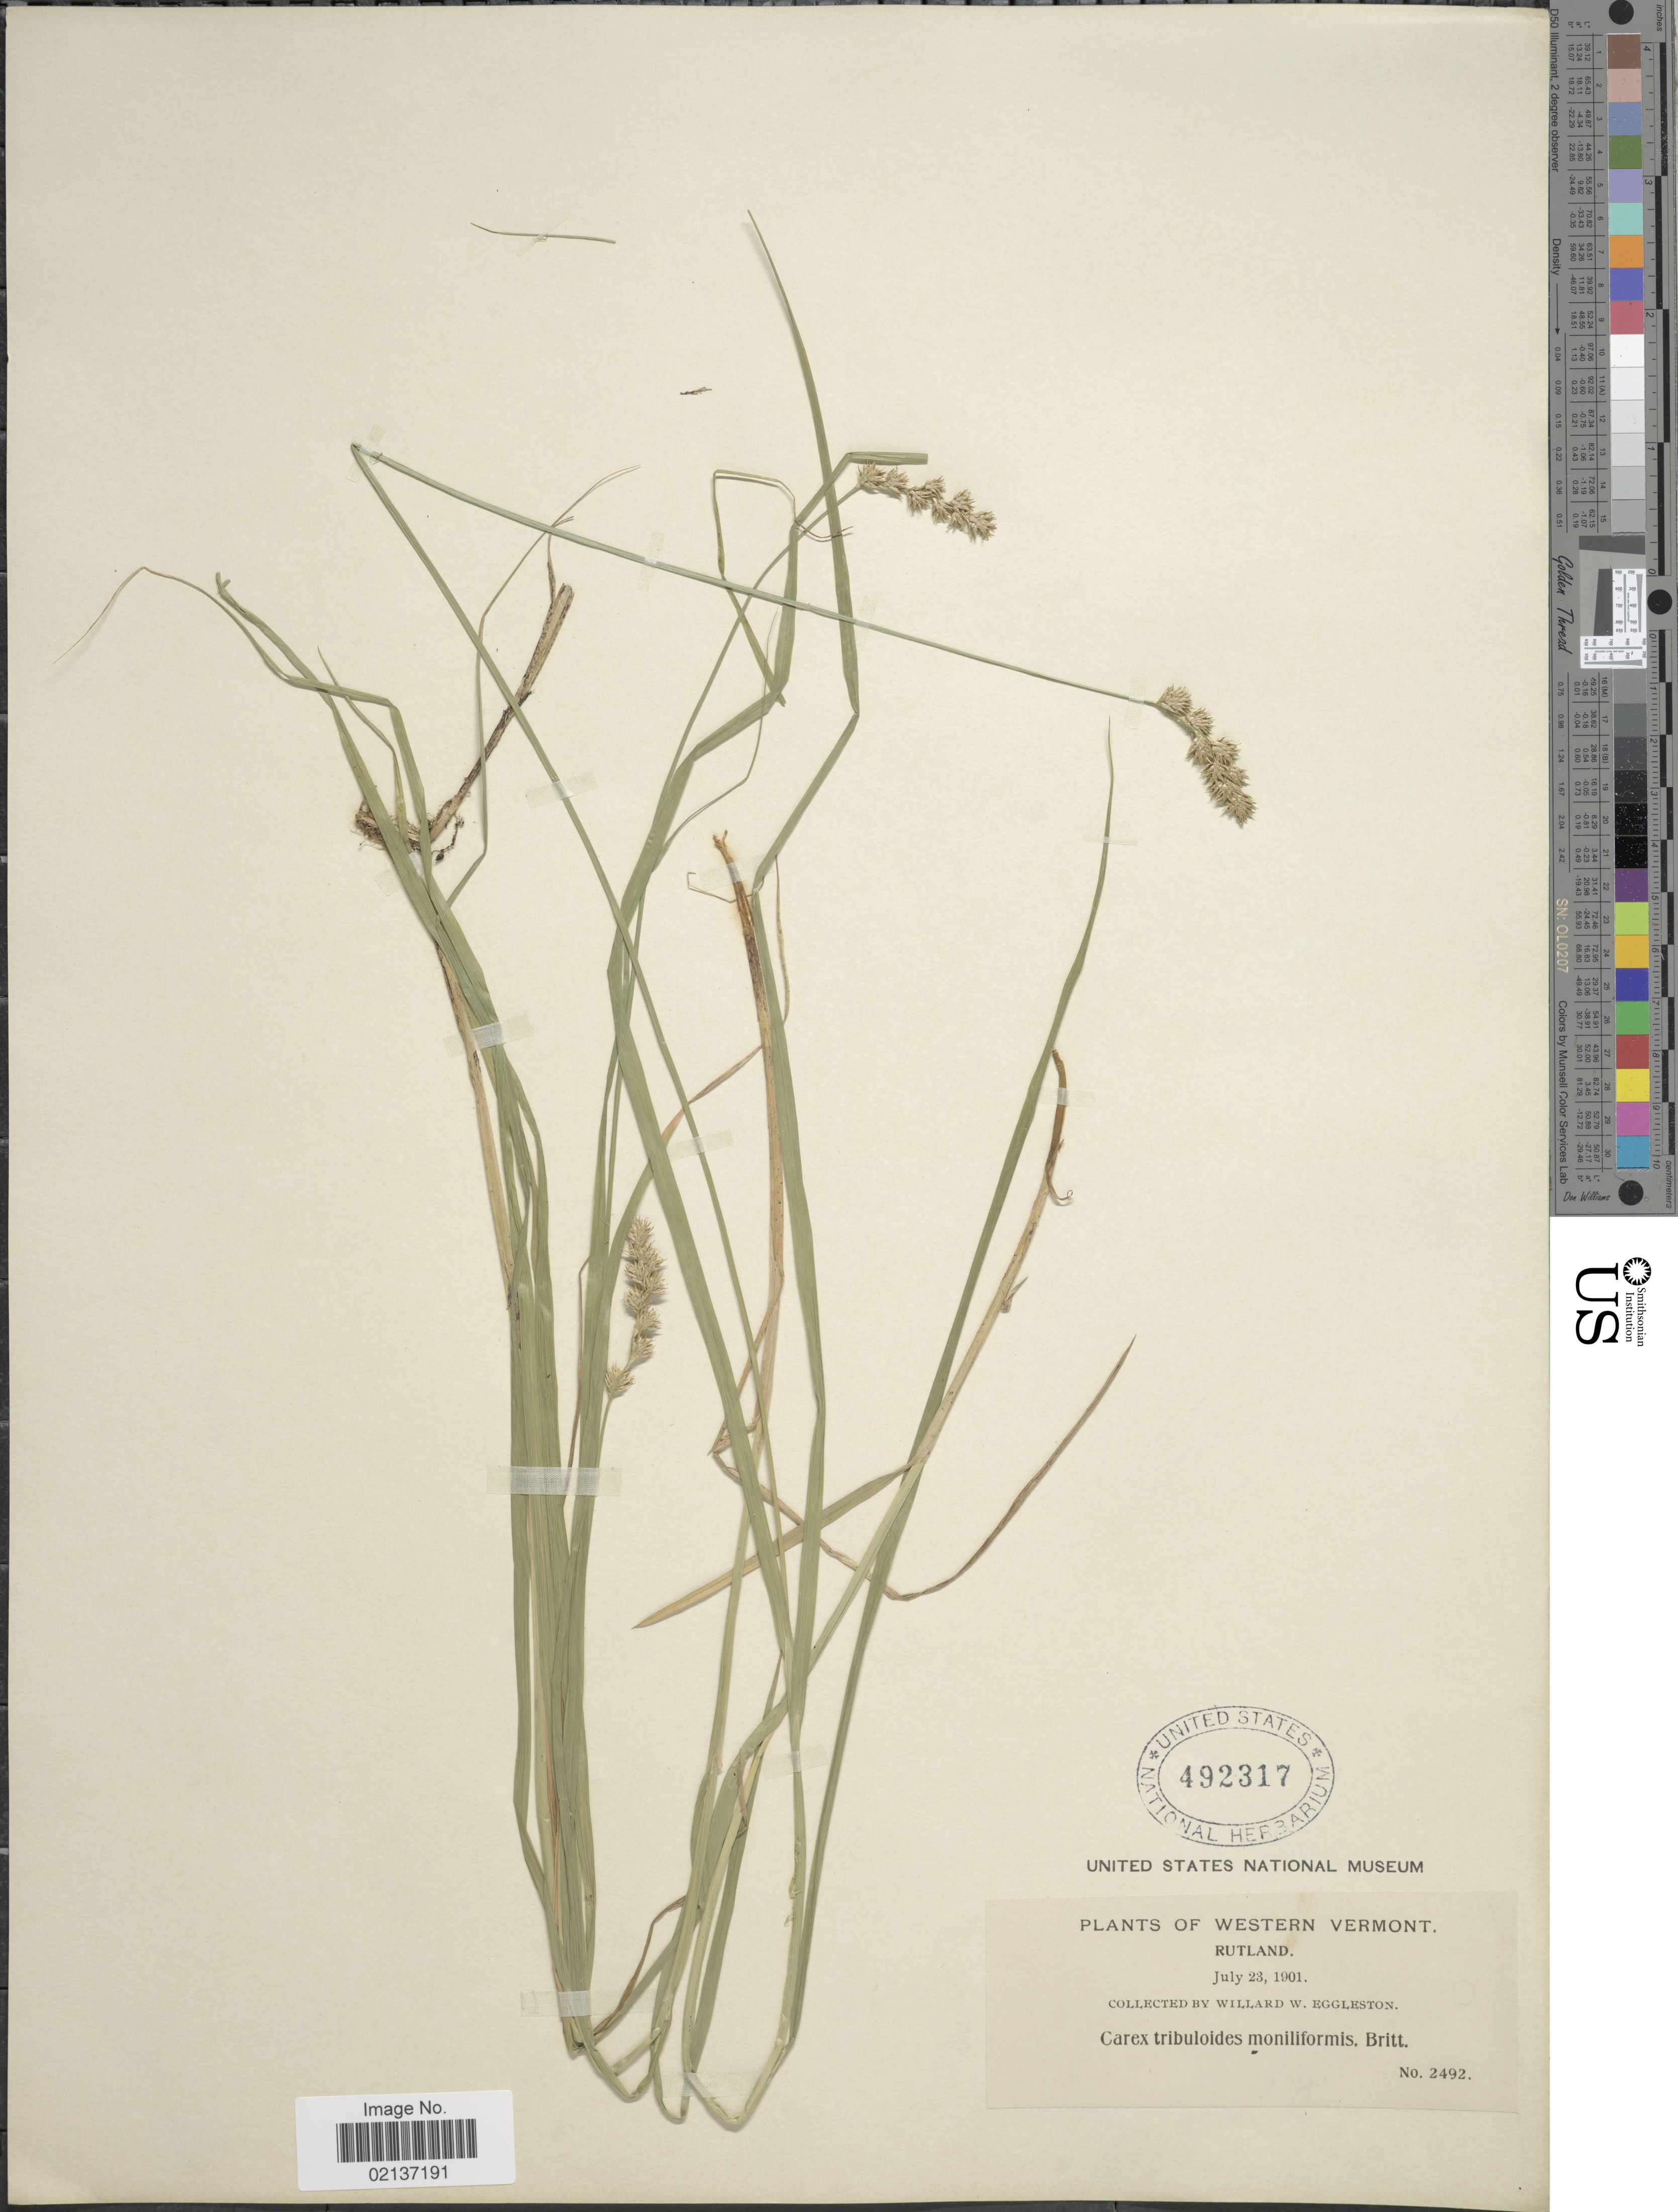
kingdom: Plantae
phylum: Tracheophyta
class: Liliopsida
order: Poales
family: Cyperaceae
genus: Carex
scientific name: Carex tribuloides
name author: Wahlenb.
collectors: W. W. Eggleston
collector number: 2492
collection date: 1901-07-23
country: United States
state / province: Vermont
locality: Western Vermont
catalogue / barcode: US 492317